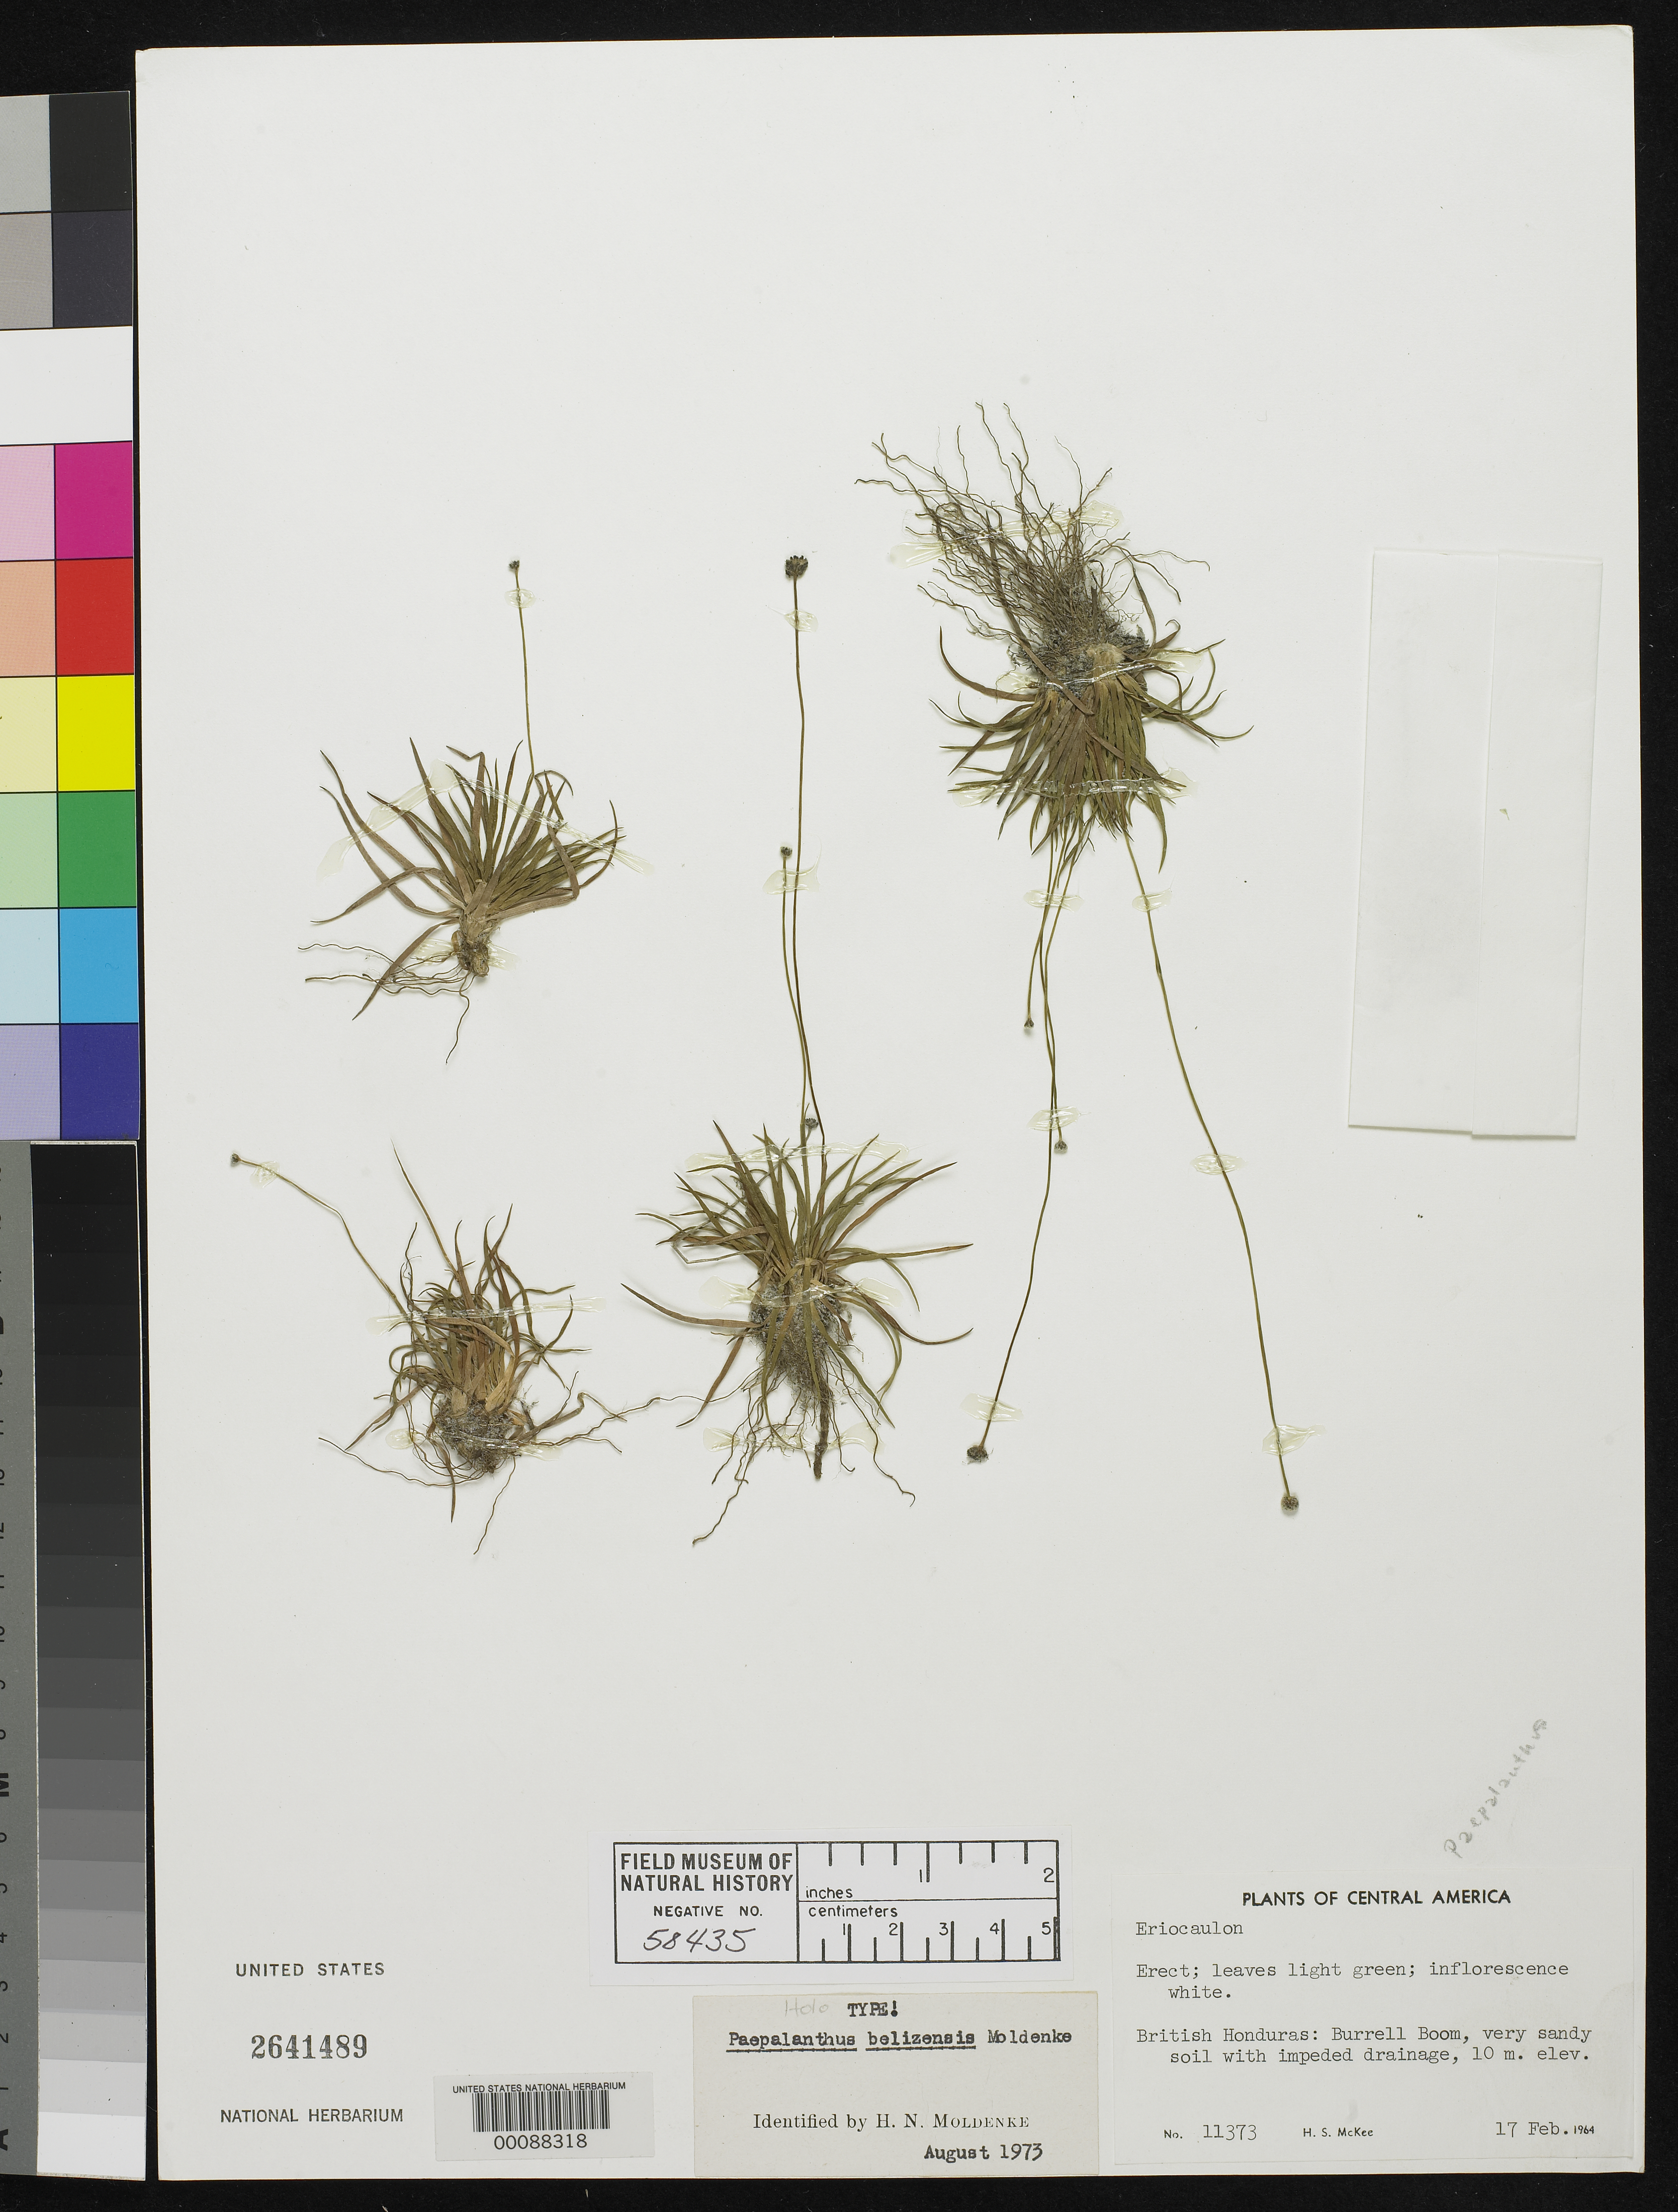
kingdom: Plantae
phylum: Tracheophyta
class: Liliopsida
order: Poales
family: Eriocaulaceae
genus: Paepalanthus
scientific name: Paepalanthus belizensis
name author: Moldenke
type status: Holotype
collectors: H. S. MacKee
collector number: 11373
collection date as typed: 17 Feb 1964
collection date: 1964-02-17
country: Belize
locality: Burrell Boom.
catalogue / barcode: US 2641489